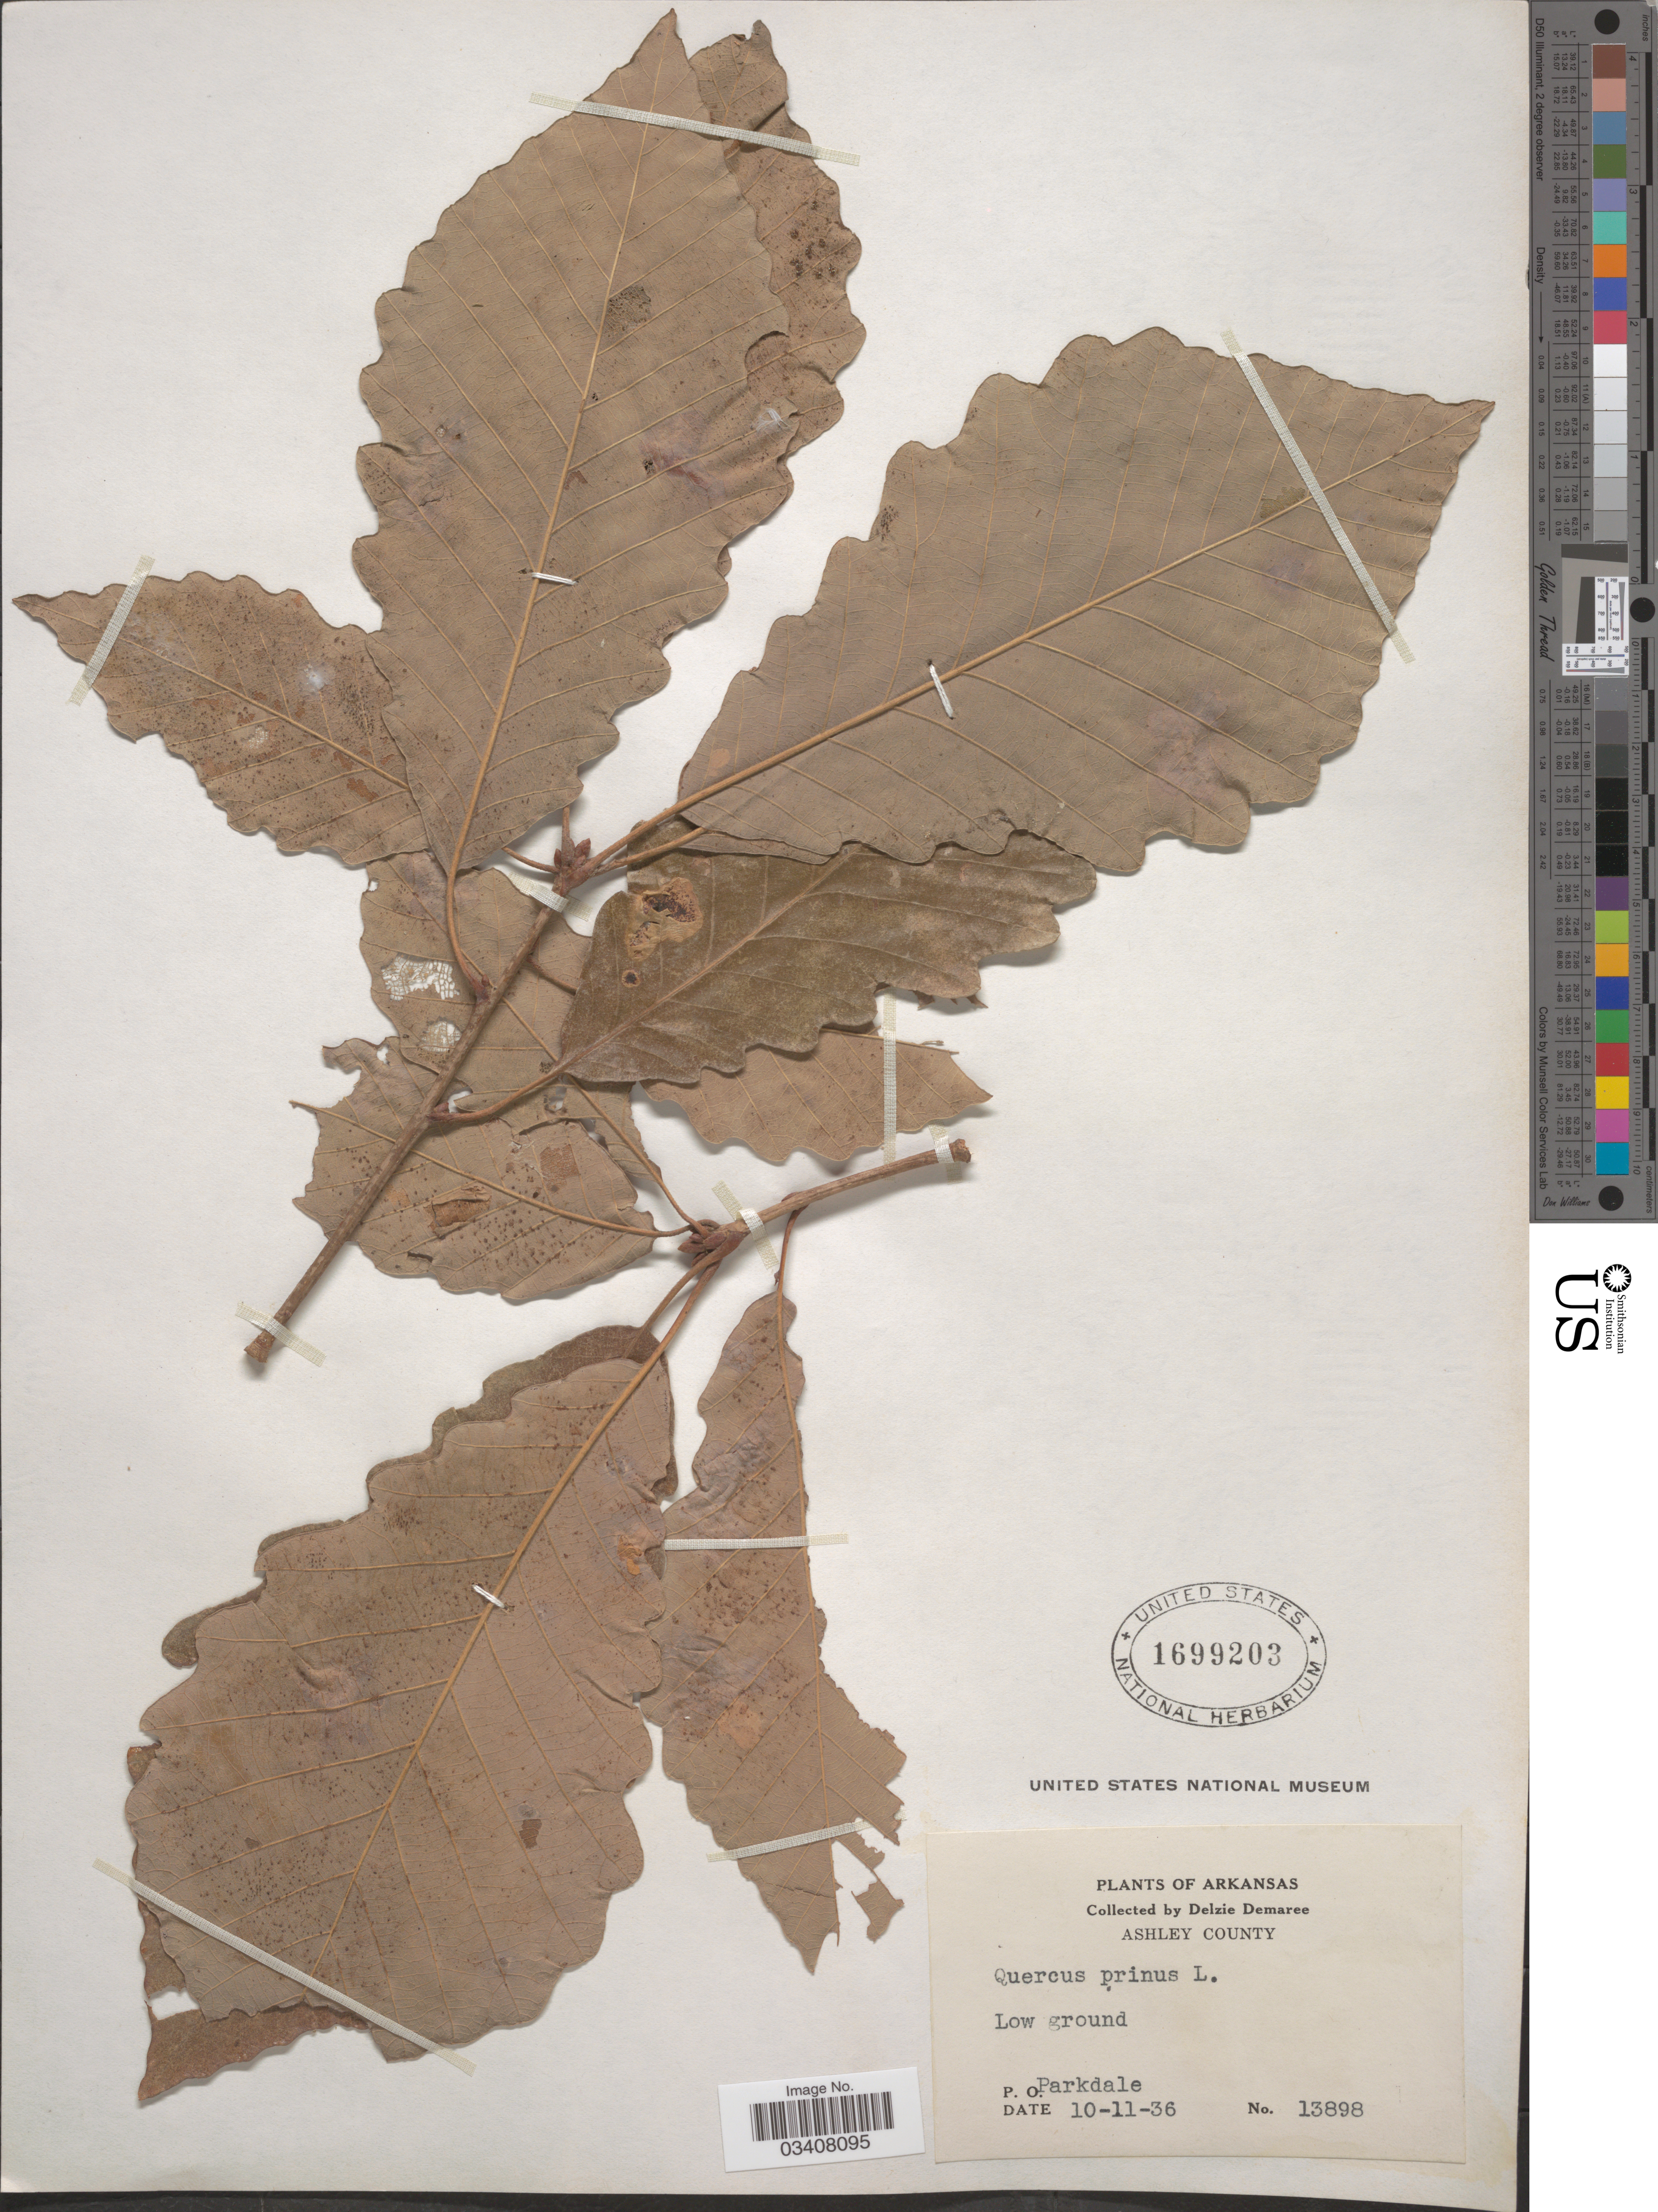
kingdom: Plantae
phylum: Tracheophyta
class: Magnoliopsida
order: Fagales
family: Fagaceae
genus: Quercus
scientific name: Quercus prinus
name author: L.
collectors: D. Demaree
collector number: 13898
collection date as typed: Transcribed d/m/y: 11/10/36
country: United States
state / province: Arkansas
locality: Ashley County. P. O. Parkdale.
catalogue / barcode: US 1699203